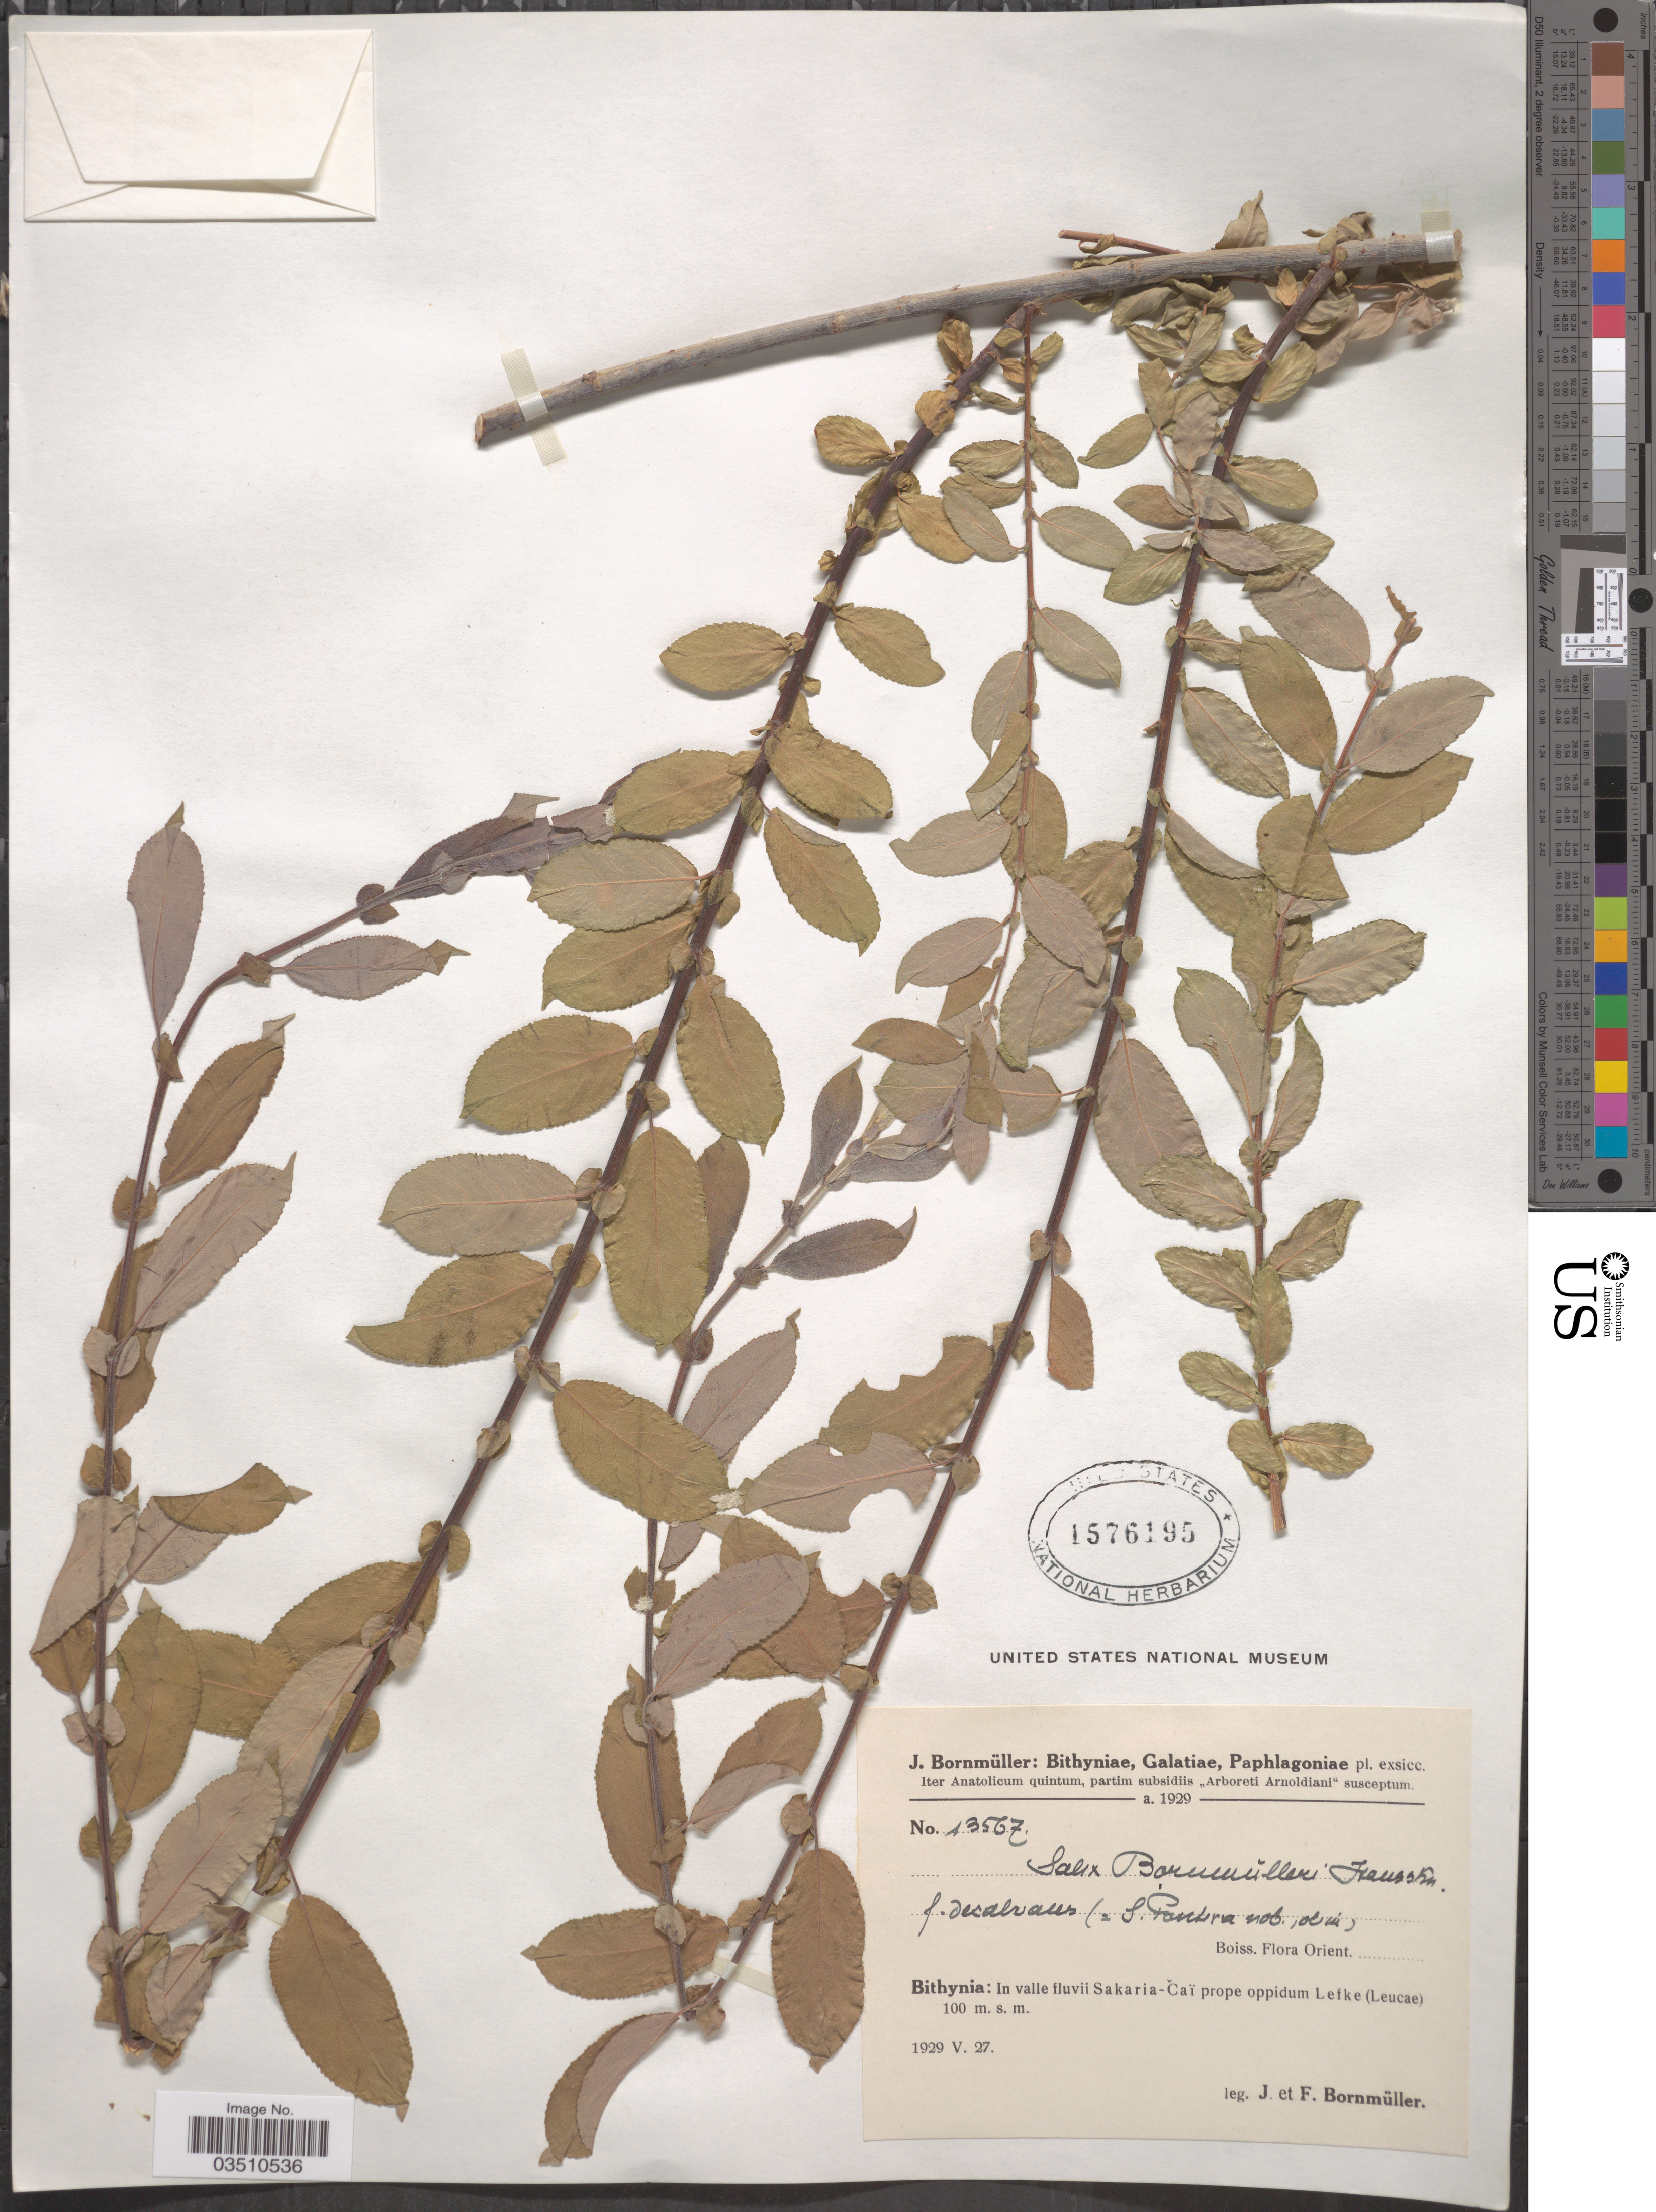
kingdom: Plantae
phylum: Tracheophyta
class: Magnoliopsida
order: Malpighiales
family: Salicaceae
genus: Salix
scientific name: Salix bornmuelleri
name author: Hausskn.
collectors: J. Bornmüller & F. Bornmüller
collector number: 13567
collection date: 1929-05-27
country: Turkey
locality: Bithynia: In valle fluvii Sakaria-Čaï prope oppidum Lefke (Leucae).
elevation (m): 100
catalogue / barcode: US 1576195